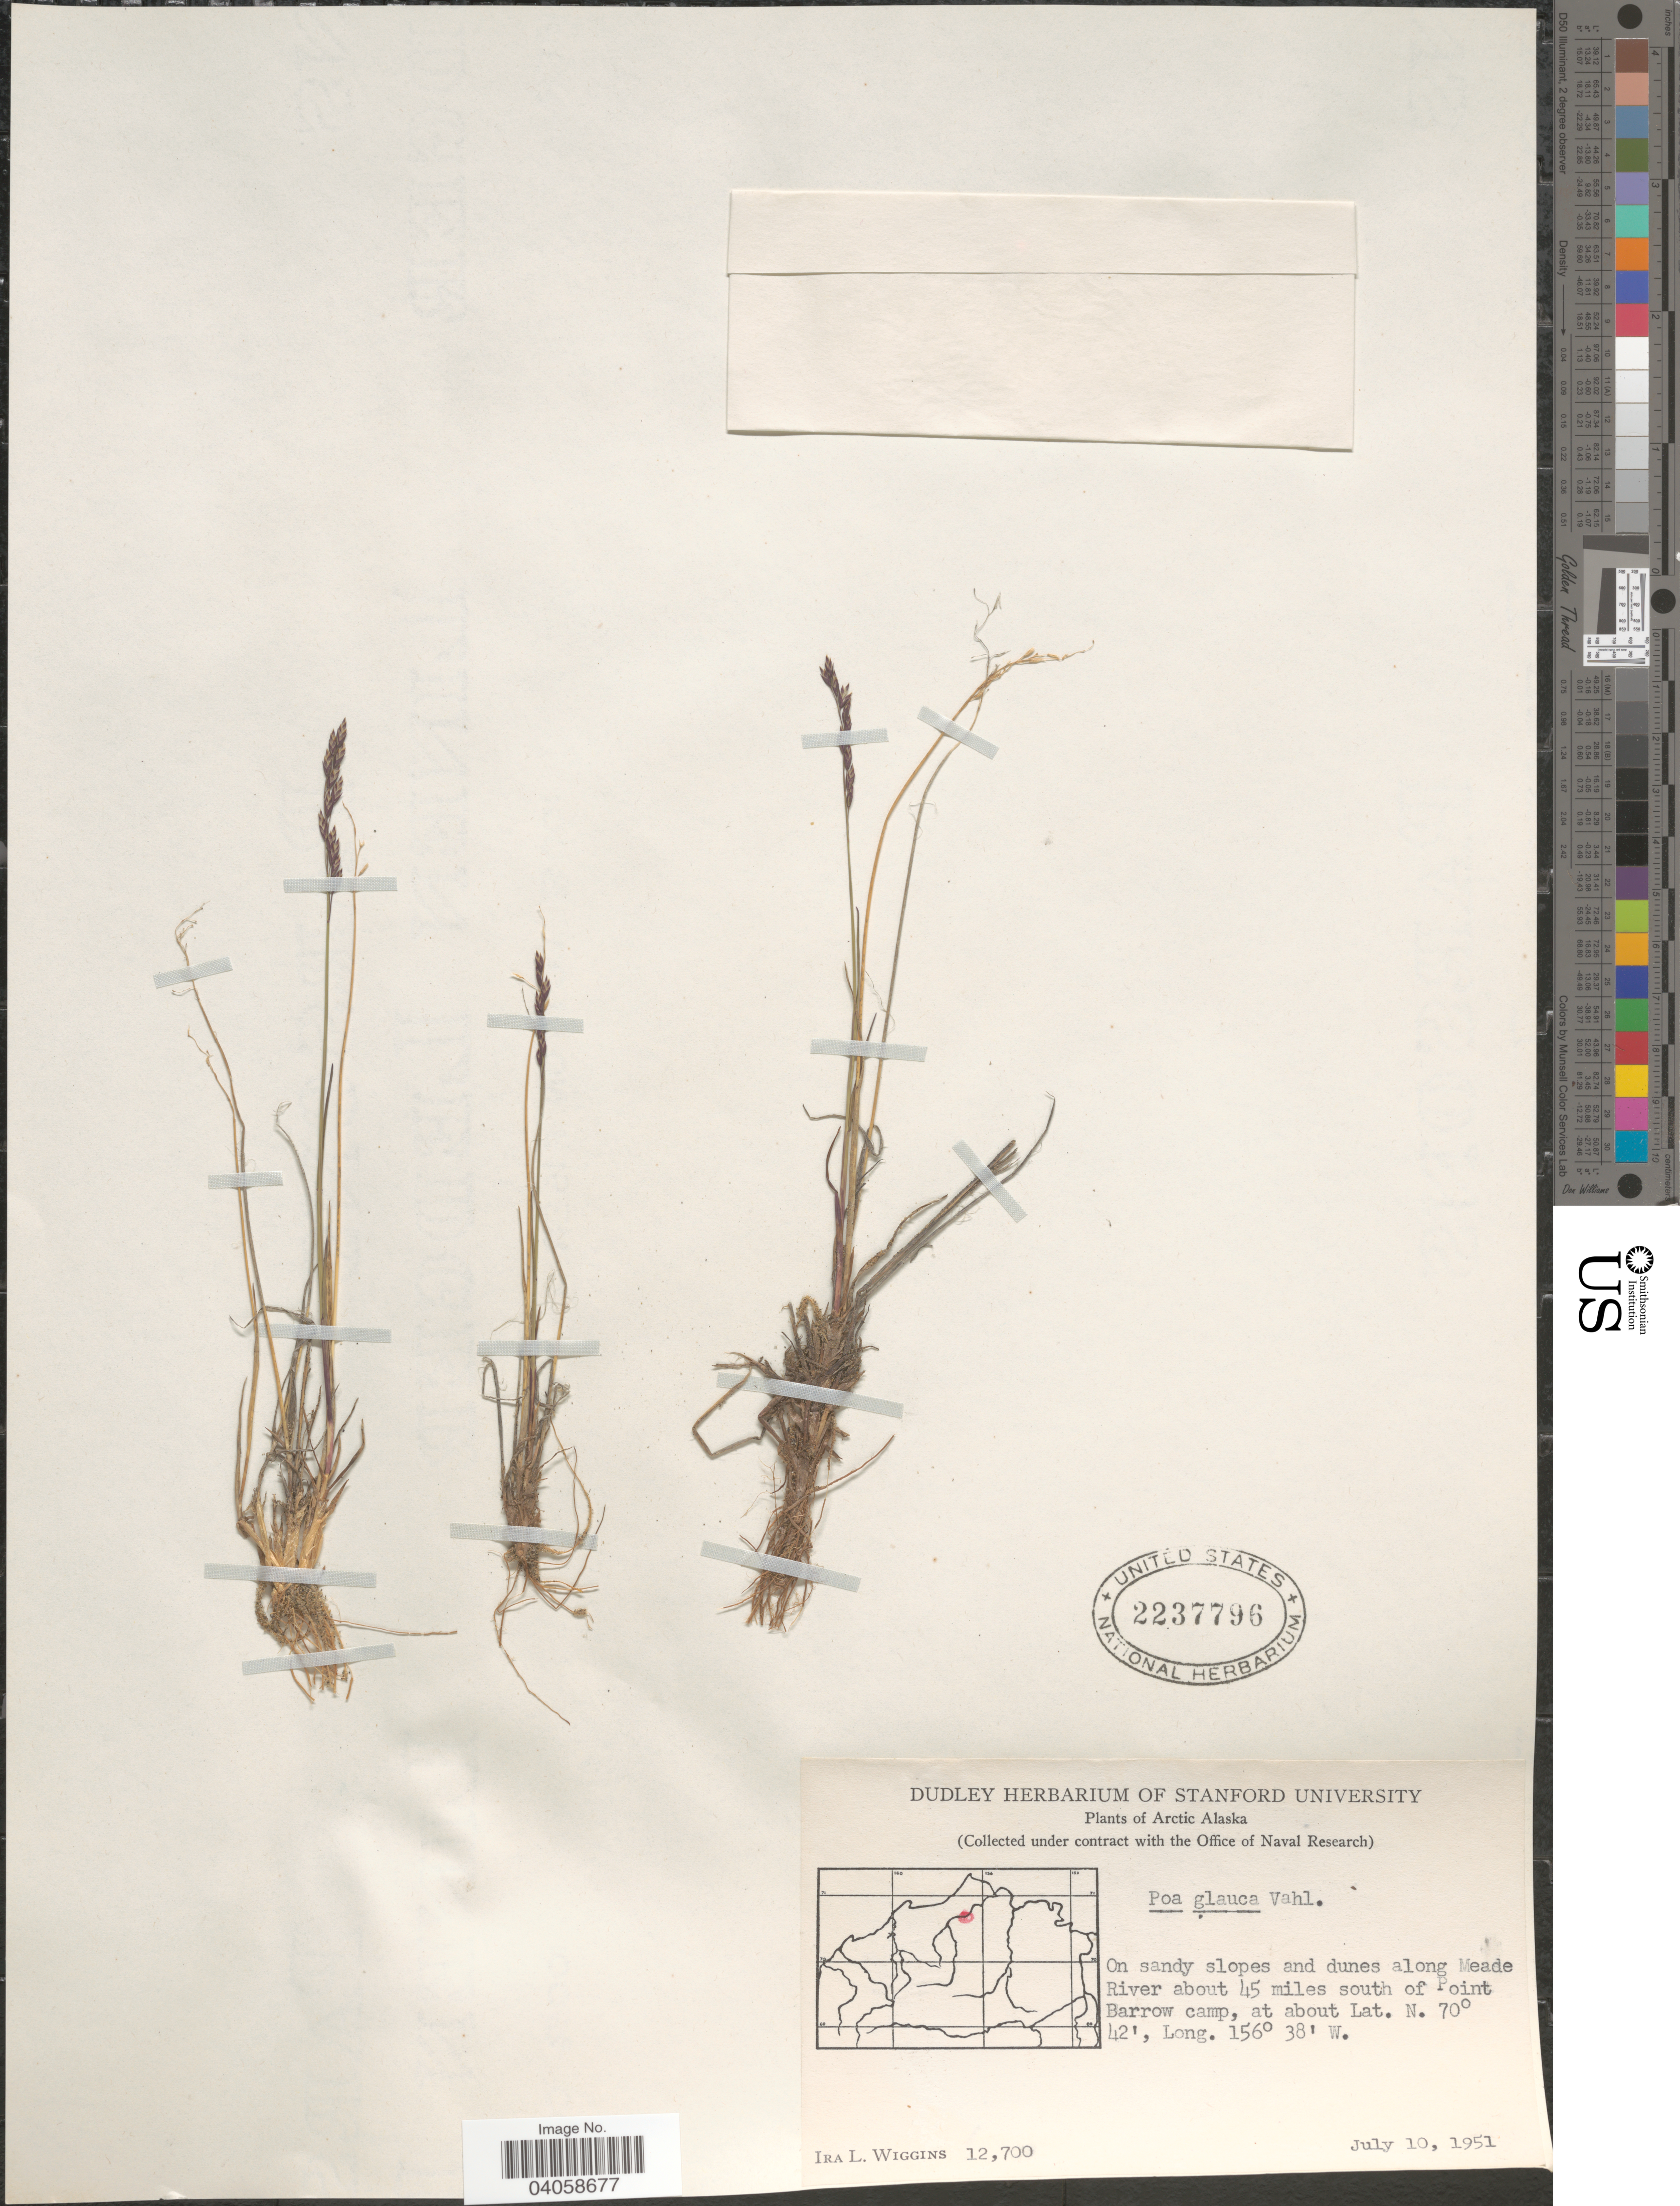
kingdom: Plantae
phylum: Tracheophyta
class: Liliopsida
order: Poales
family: Poaceae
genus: Poa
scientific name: Poa glauca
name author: Vahl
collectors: I. L. Wiggins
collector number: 12700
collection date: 1951-07-10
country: United States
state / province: Alaska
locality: Arctic Alaska. On sandy slopes and dunes along Meade River about 45 miles south of Point Barrow camp.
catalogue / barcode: US 2237796